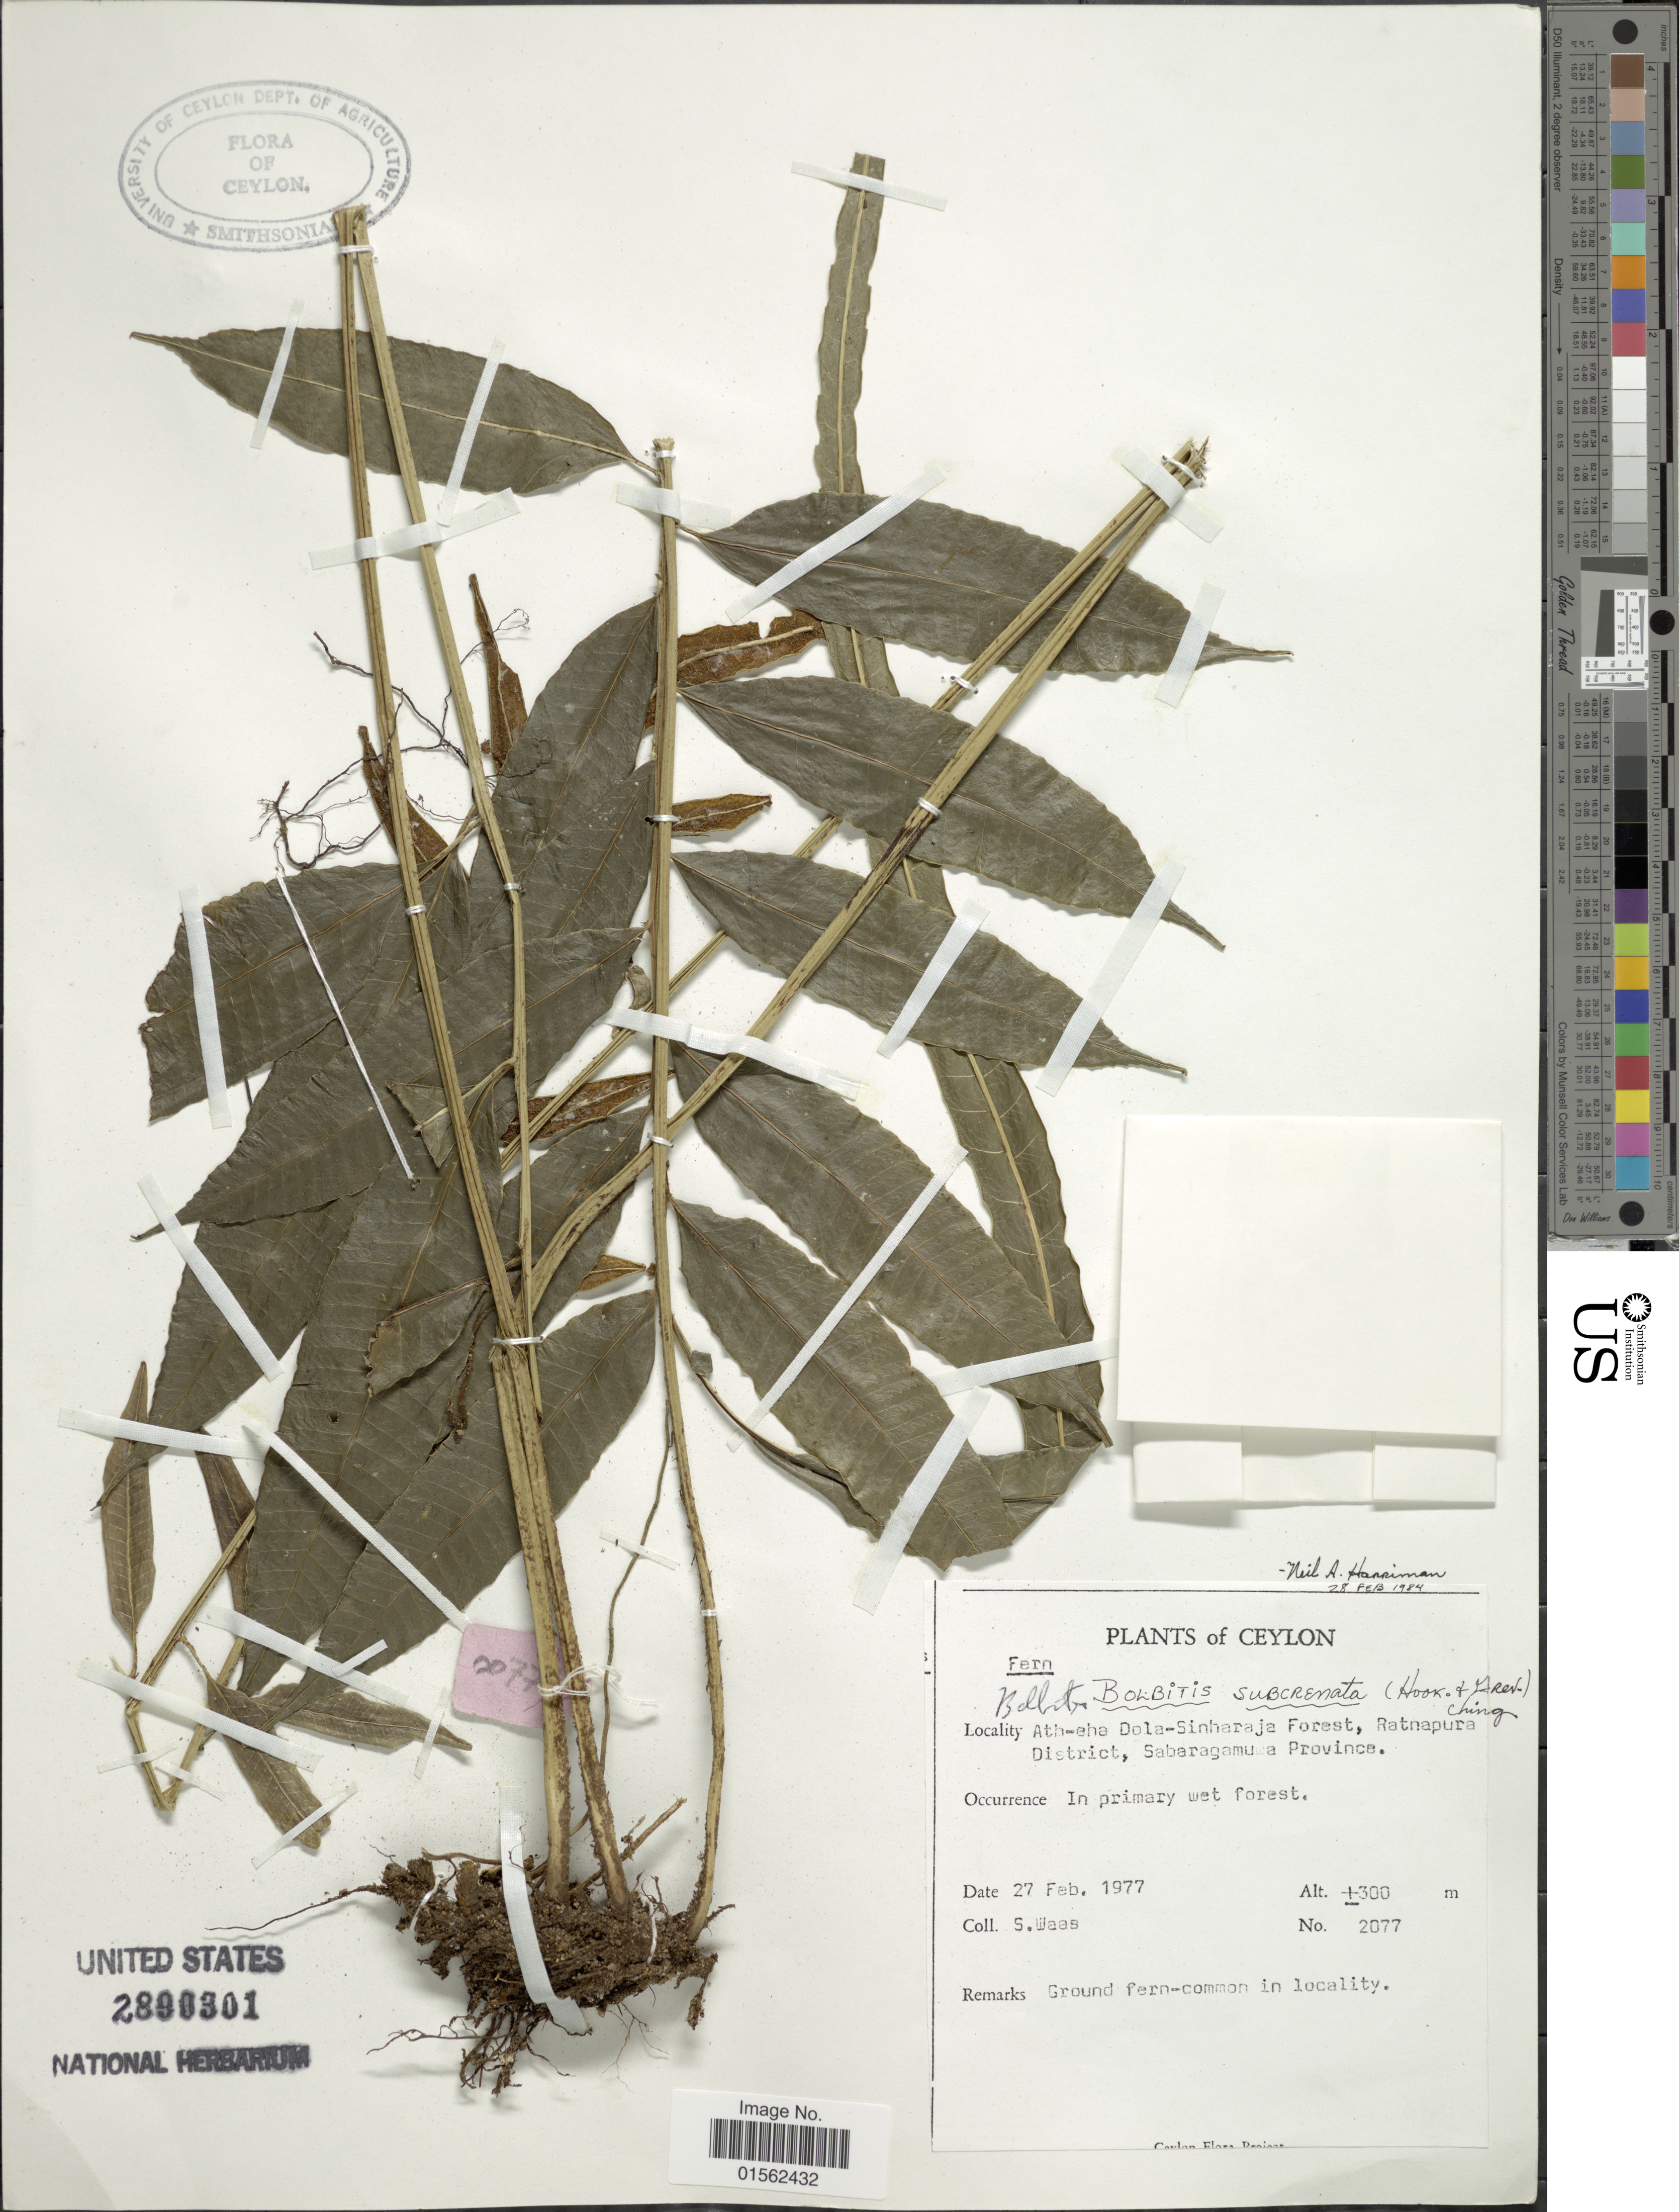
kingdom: Plantae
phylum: Tracheophyta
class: Polypodiopsida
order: Polypodiales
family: Dryopteridaceae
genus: Bolbitis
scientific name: Bolbitis subcrenata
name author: (Hook. & Grev.) Ching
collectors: S. Waas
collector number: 2077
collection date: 1977-02-27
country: Sri Lanka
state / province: Sabaragamuwa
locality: Ceylon, Ath-eha Dola-Sinharaja Forest, Ratnapura District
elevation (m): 300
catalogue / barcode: US 2890301